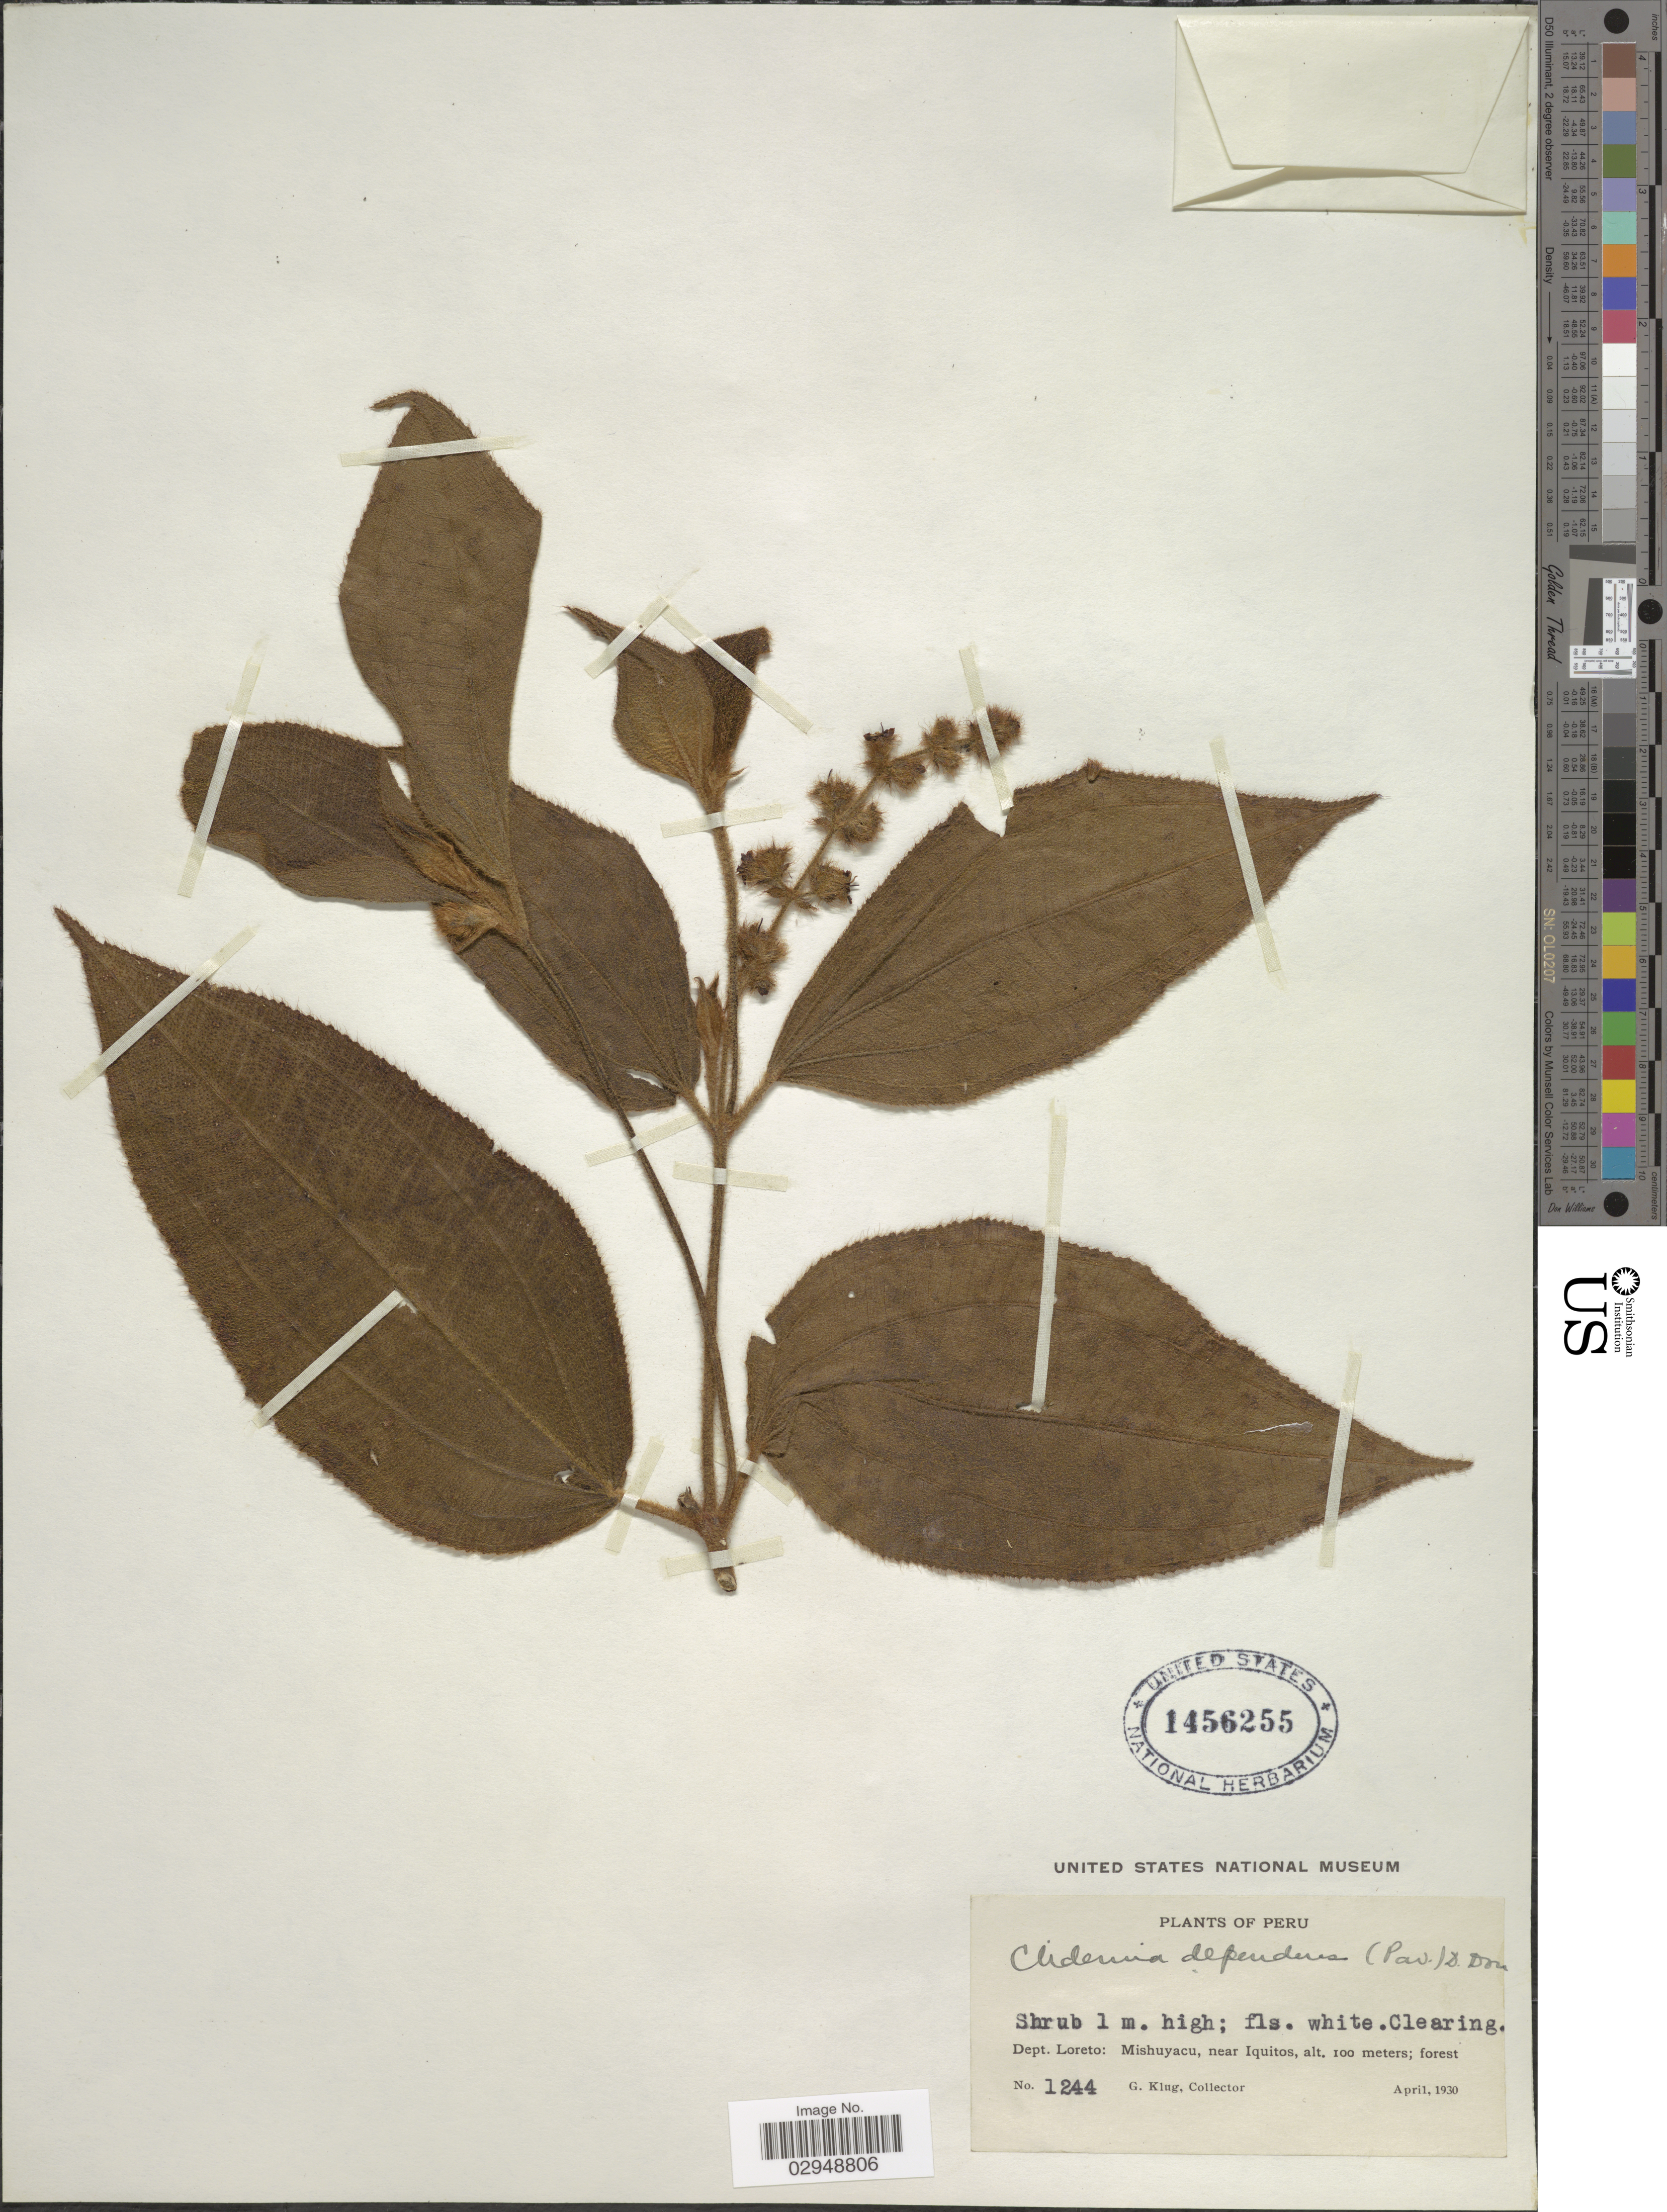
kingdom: Plantae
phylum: Tracheophyta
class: Magnoliopsida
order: Myrtales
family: Melastomataceae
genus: Clidemia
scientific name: Clidemia capitellata var. dependens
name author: (Pav. & D. Don) J.F. Macbr.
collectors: G. Klug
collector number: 1244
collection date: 1930-04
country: Peru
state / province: Loreto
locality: Dept. Loreto: Mishuyacu, near Iquitos.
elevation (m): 100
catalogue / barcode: US 1456255